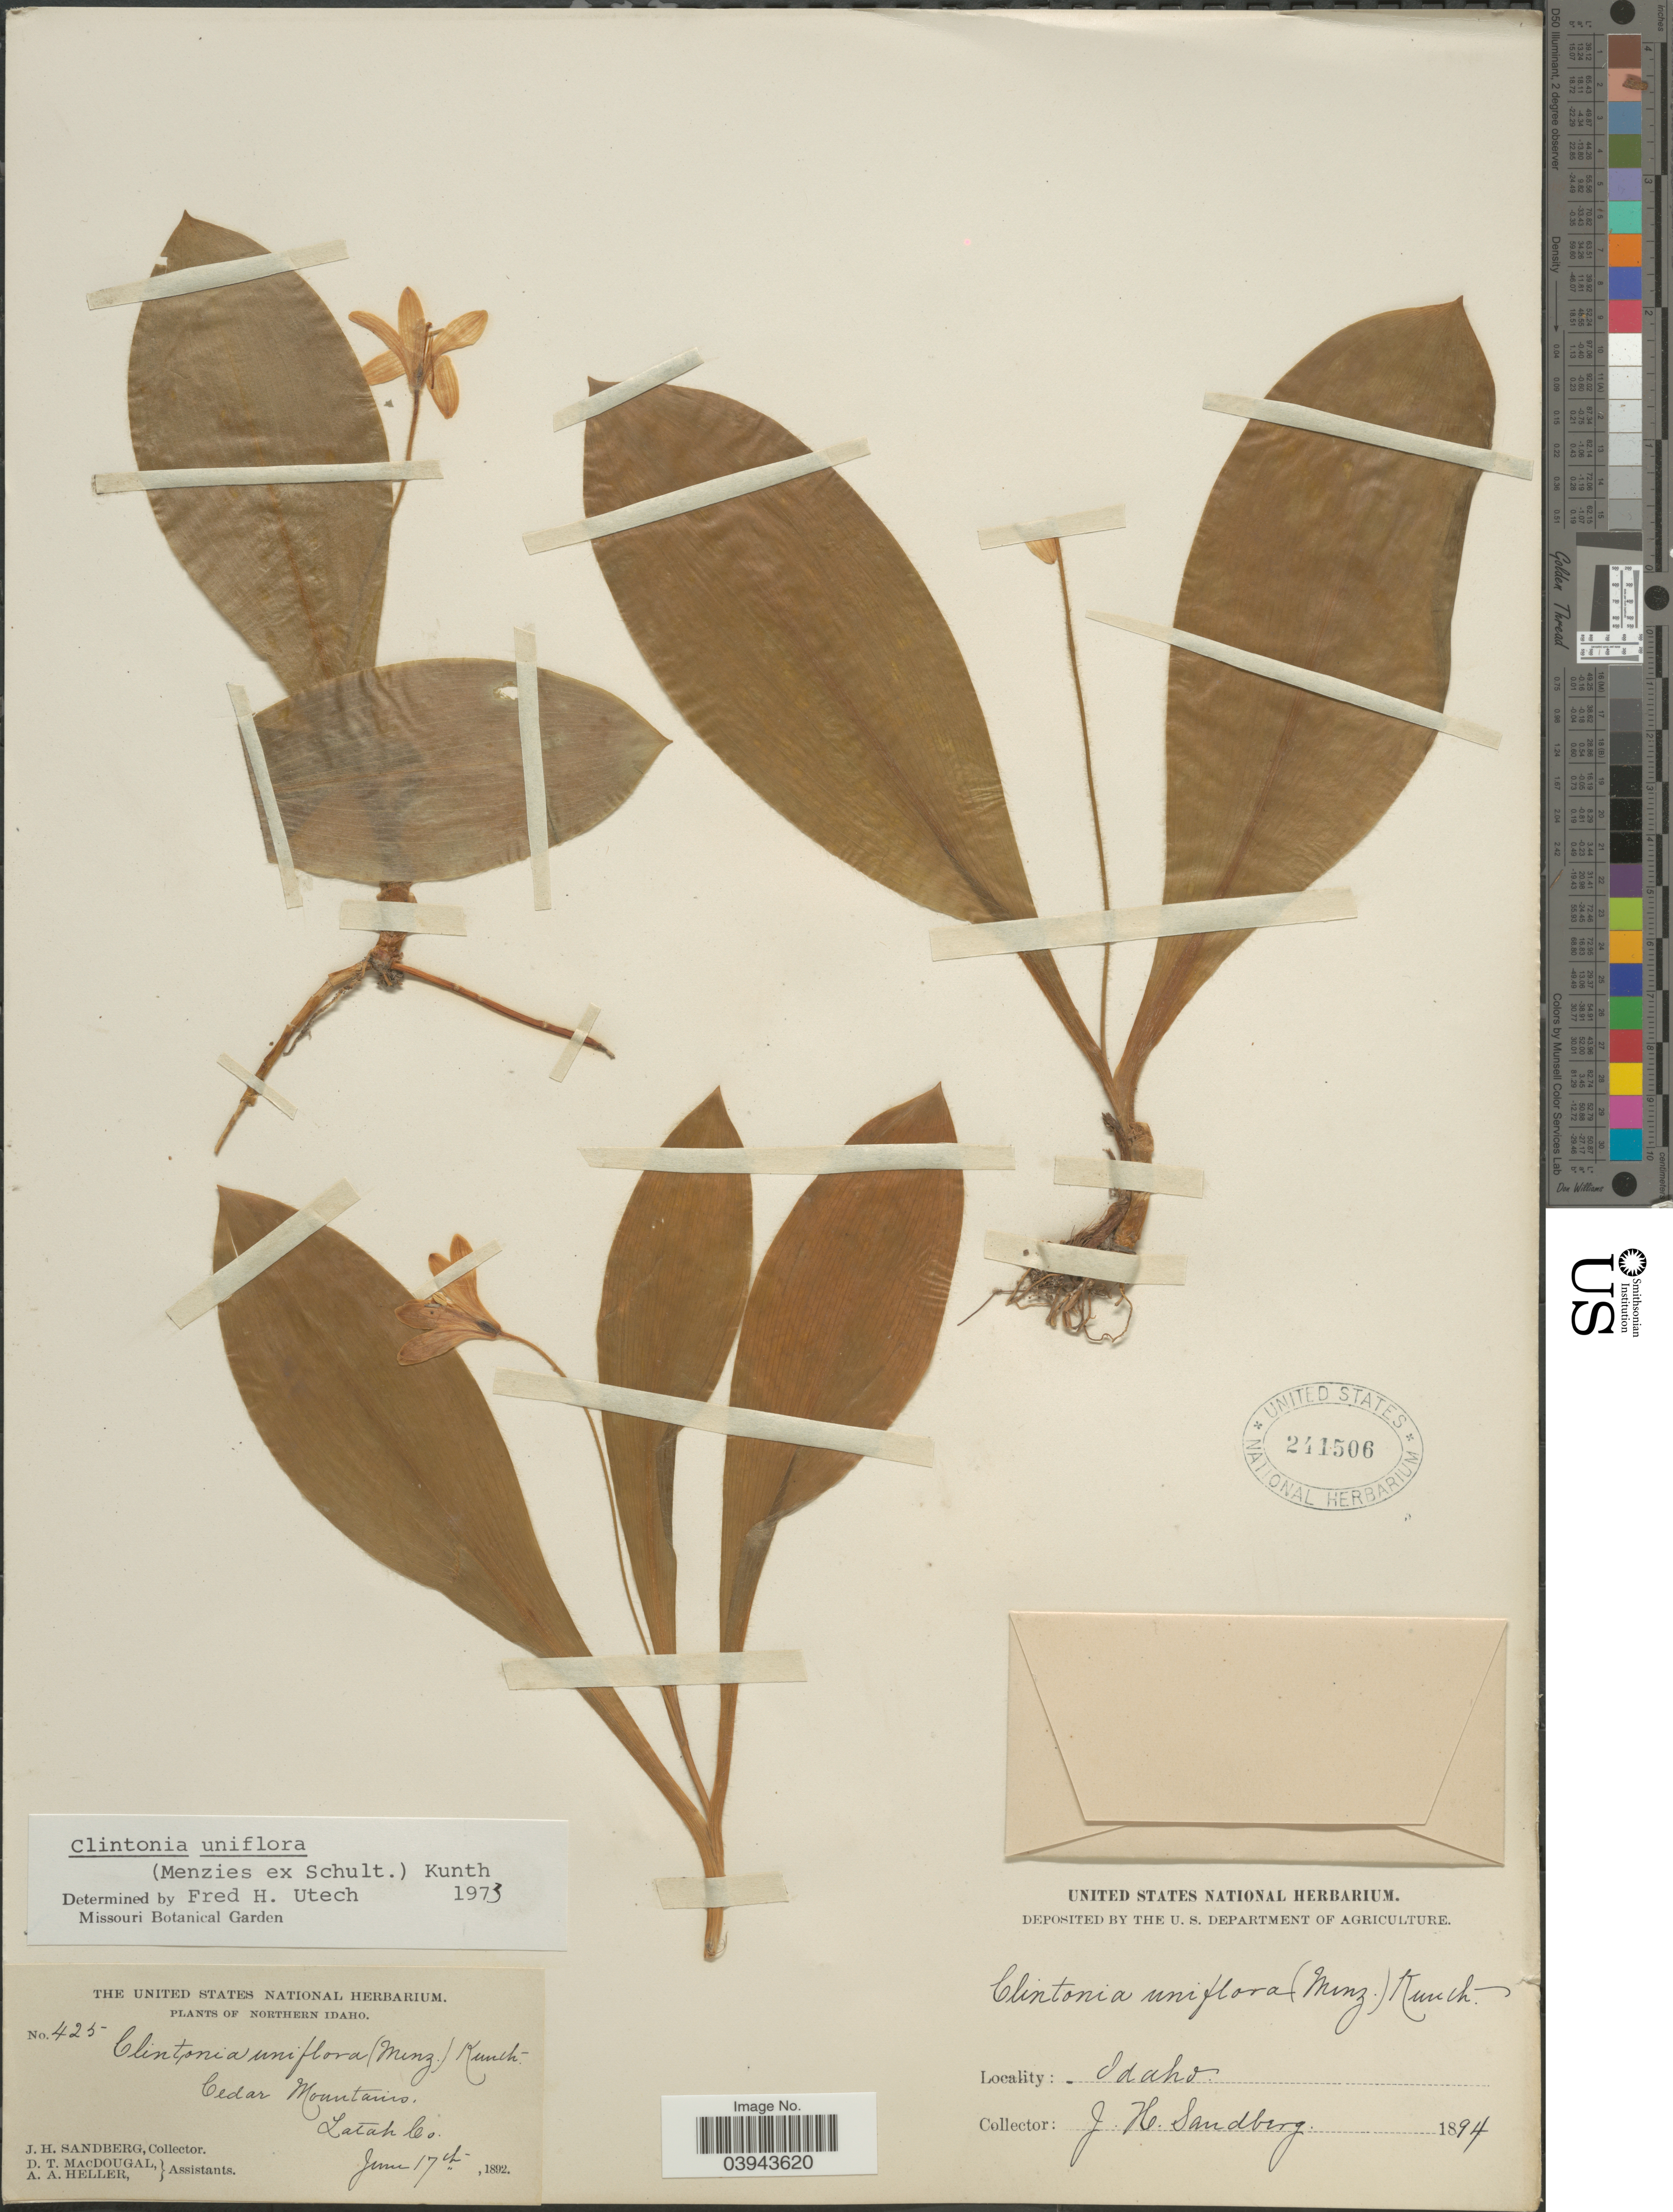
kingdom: Plantae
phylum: Tracheophyta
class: Liliopsida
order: Liliales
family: Liliaceae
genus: Clintonia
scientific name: Clintonia uniflora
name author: Kunth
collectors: J. H. Sandberg, D. T. MacDougal & A. A. Heller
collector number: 425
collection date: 1892-06-17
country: United States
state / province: Idaho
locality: Northern Idaho. Cedar Mountains. Latah Co.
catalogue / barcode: US 241506